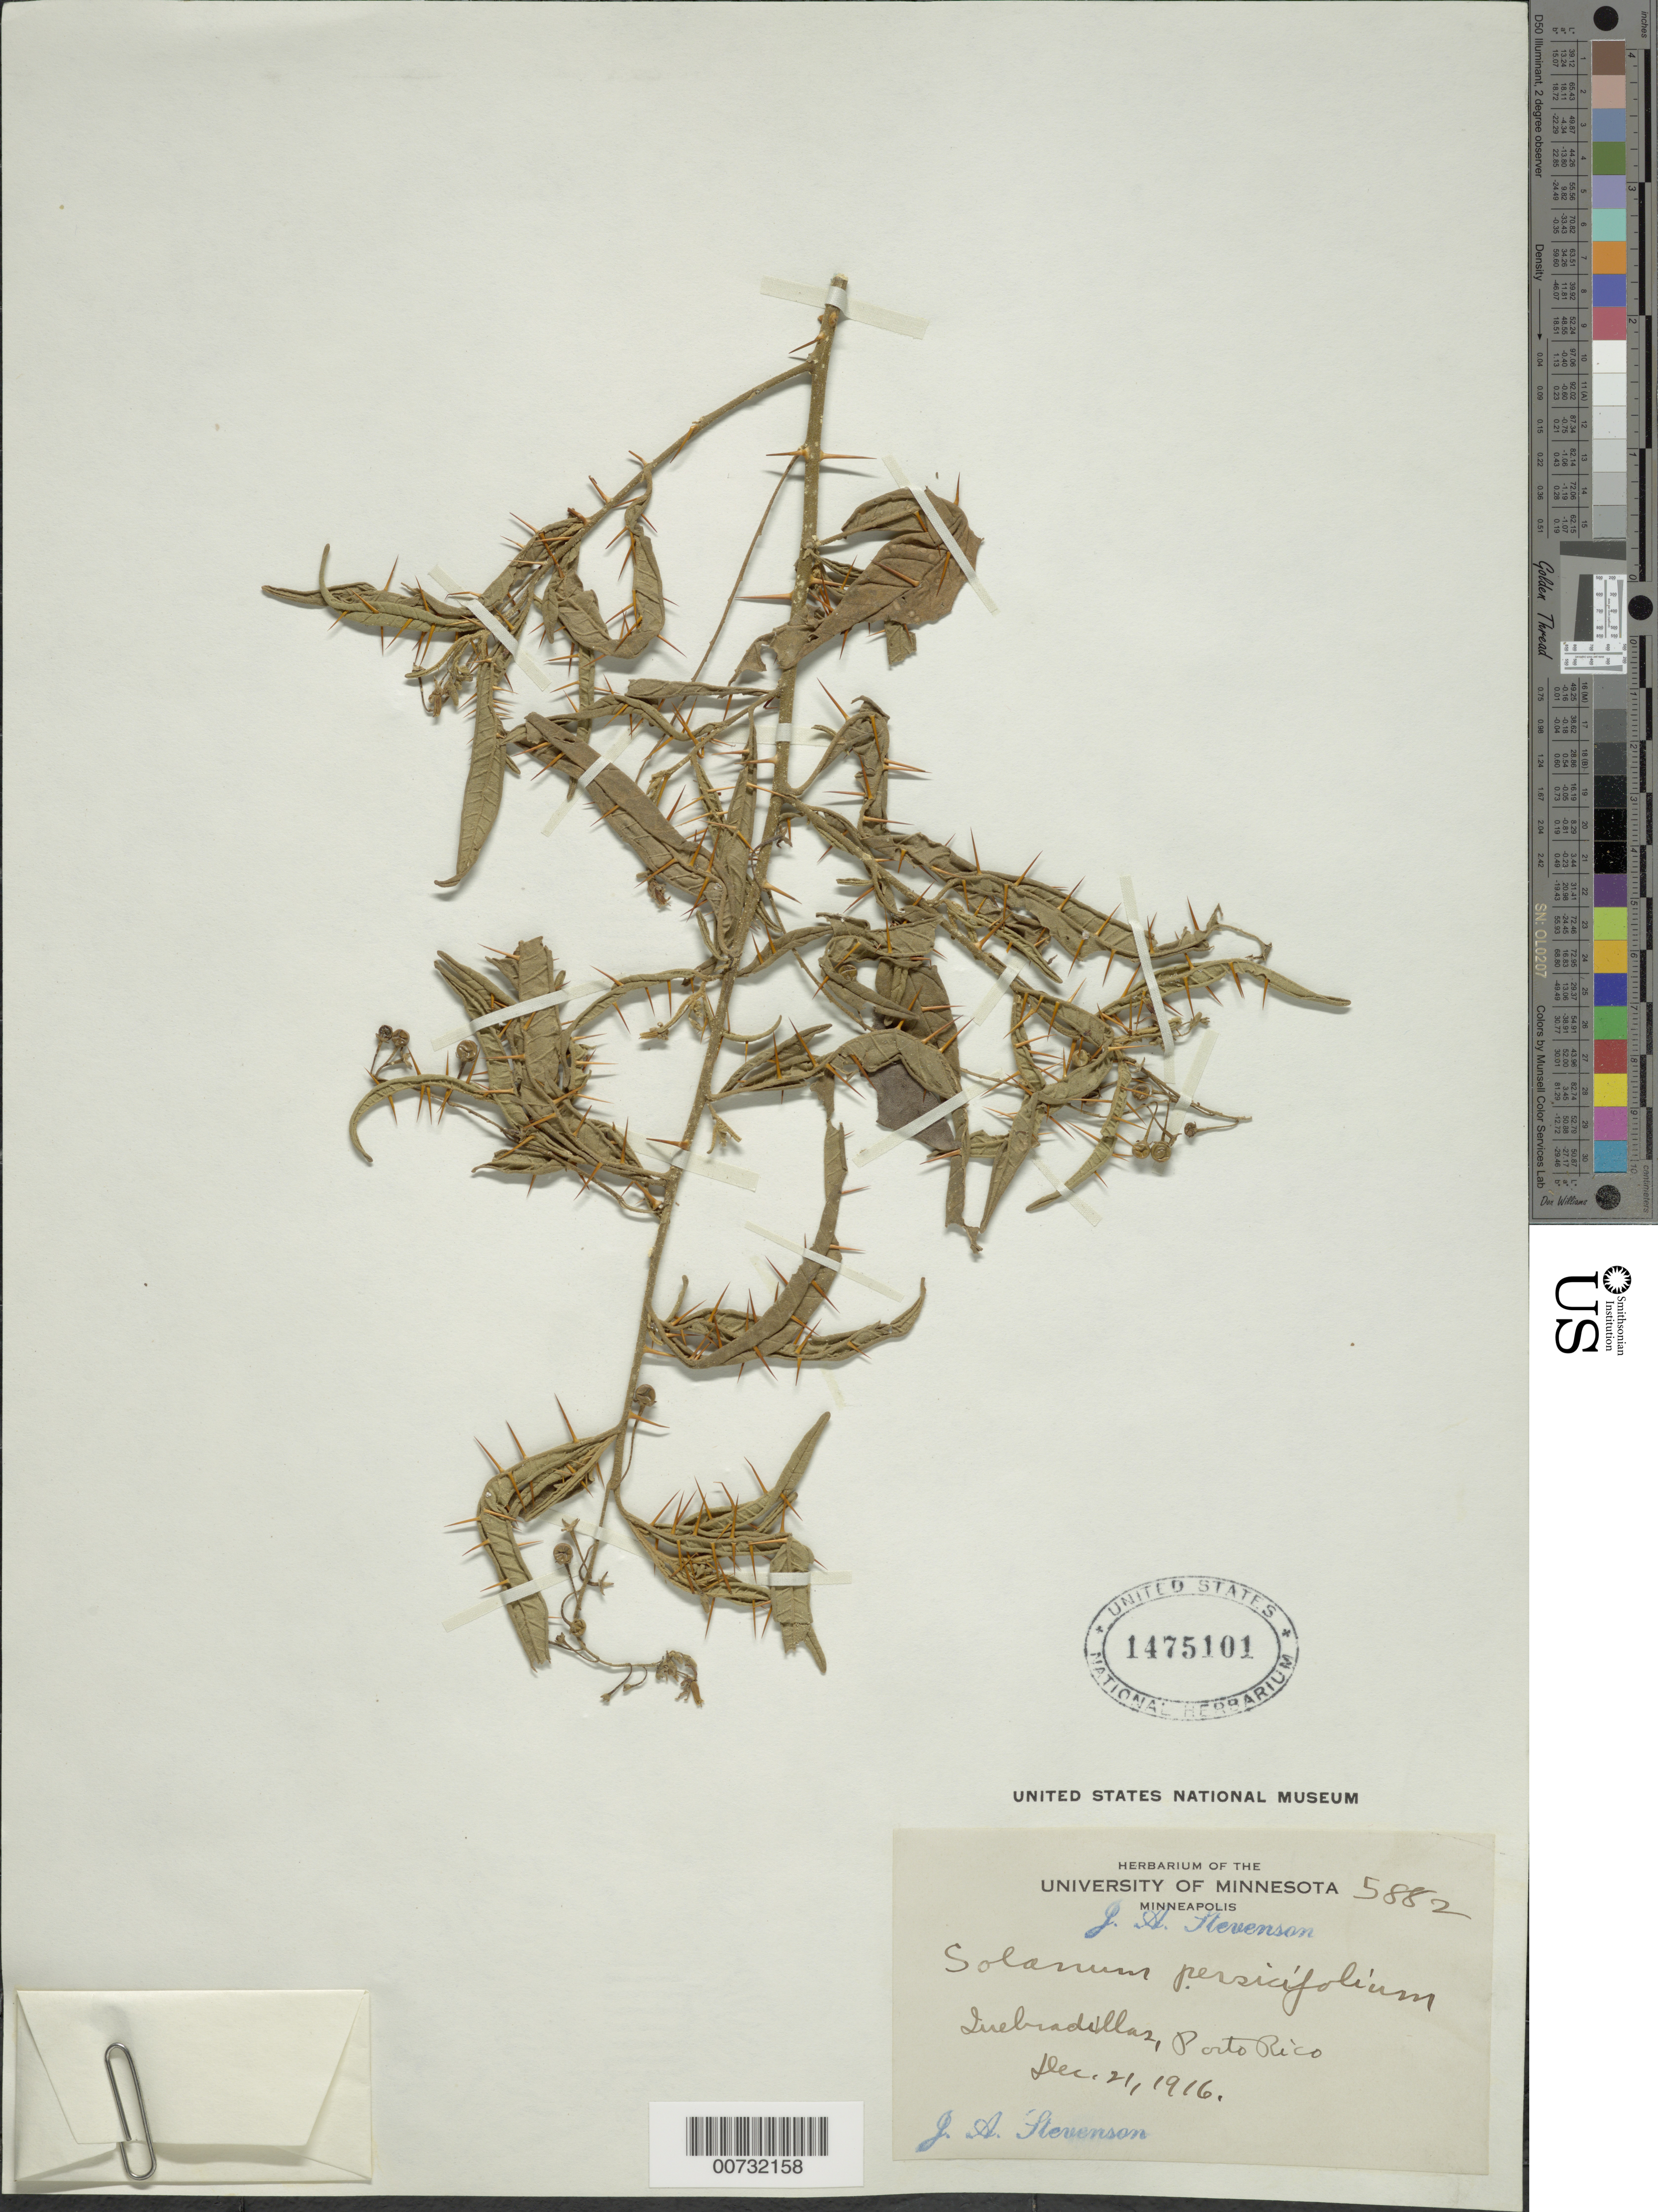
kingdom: Plantae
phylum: Tracheophyta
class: Magnoliopsida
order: Solanales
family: Solanaceae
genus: Solanum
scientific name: Solanum bahamense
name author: L.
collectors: J. Stevenson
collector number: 5882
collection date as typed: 21 Dec 1916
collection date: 1916-12-21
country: Puerto Rico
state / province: Quebradillas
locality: Quebradillas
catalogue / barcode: US 1475101